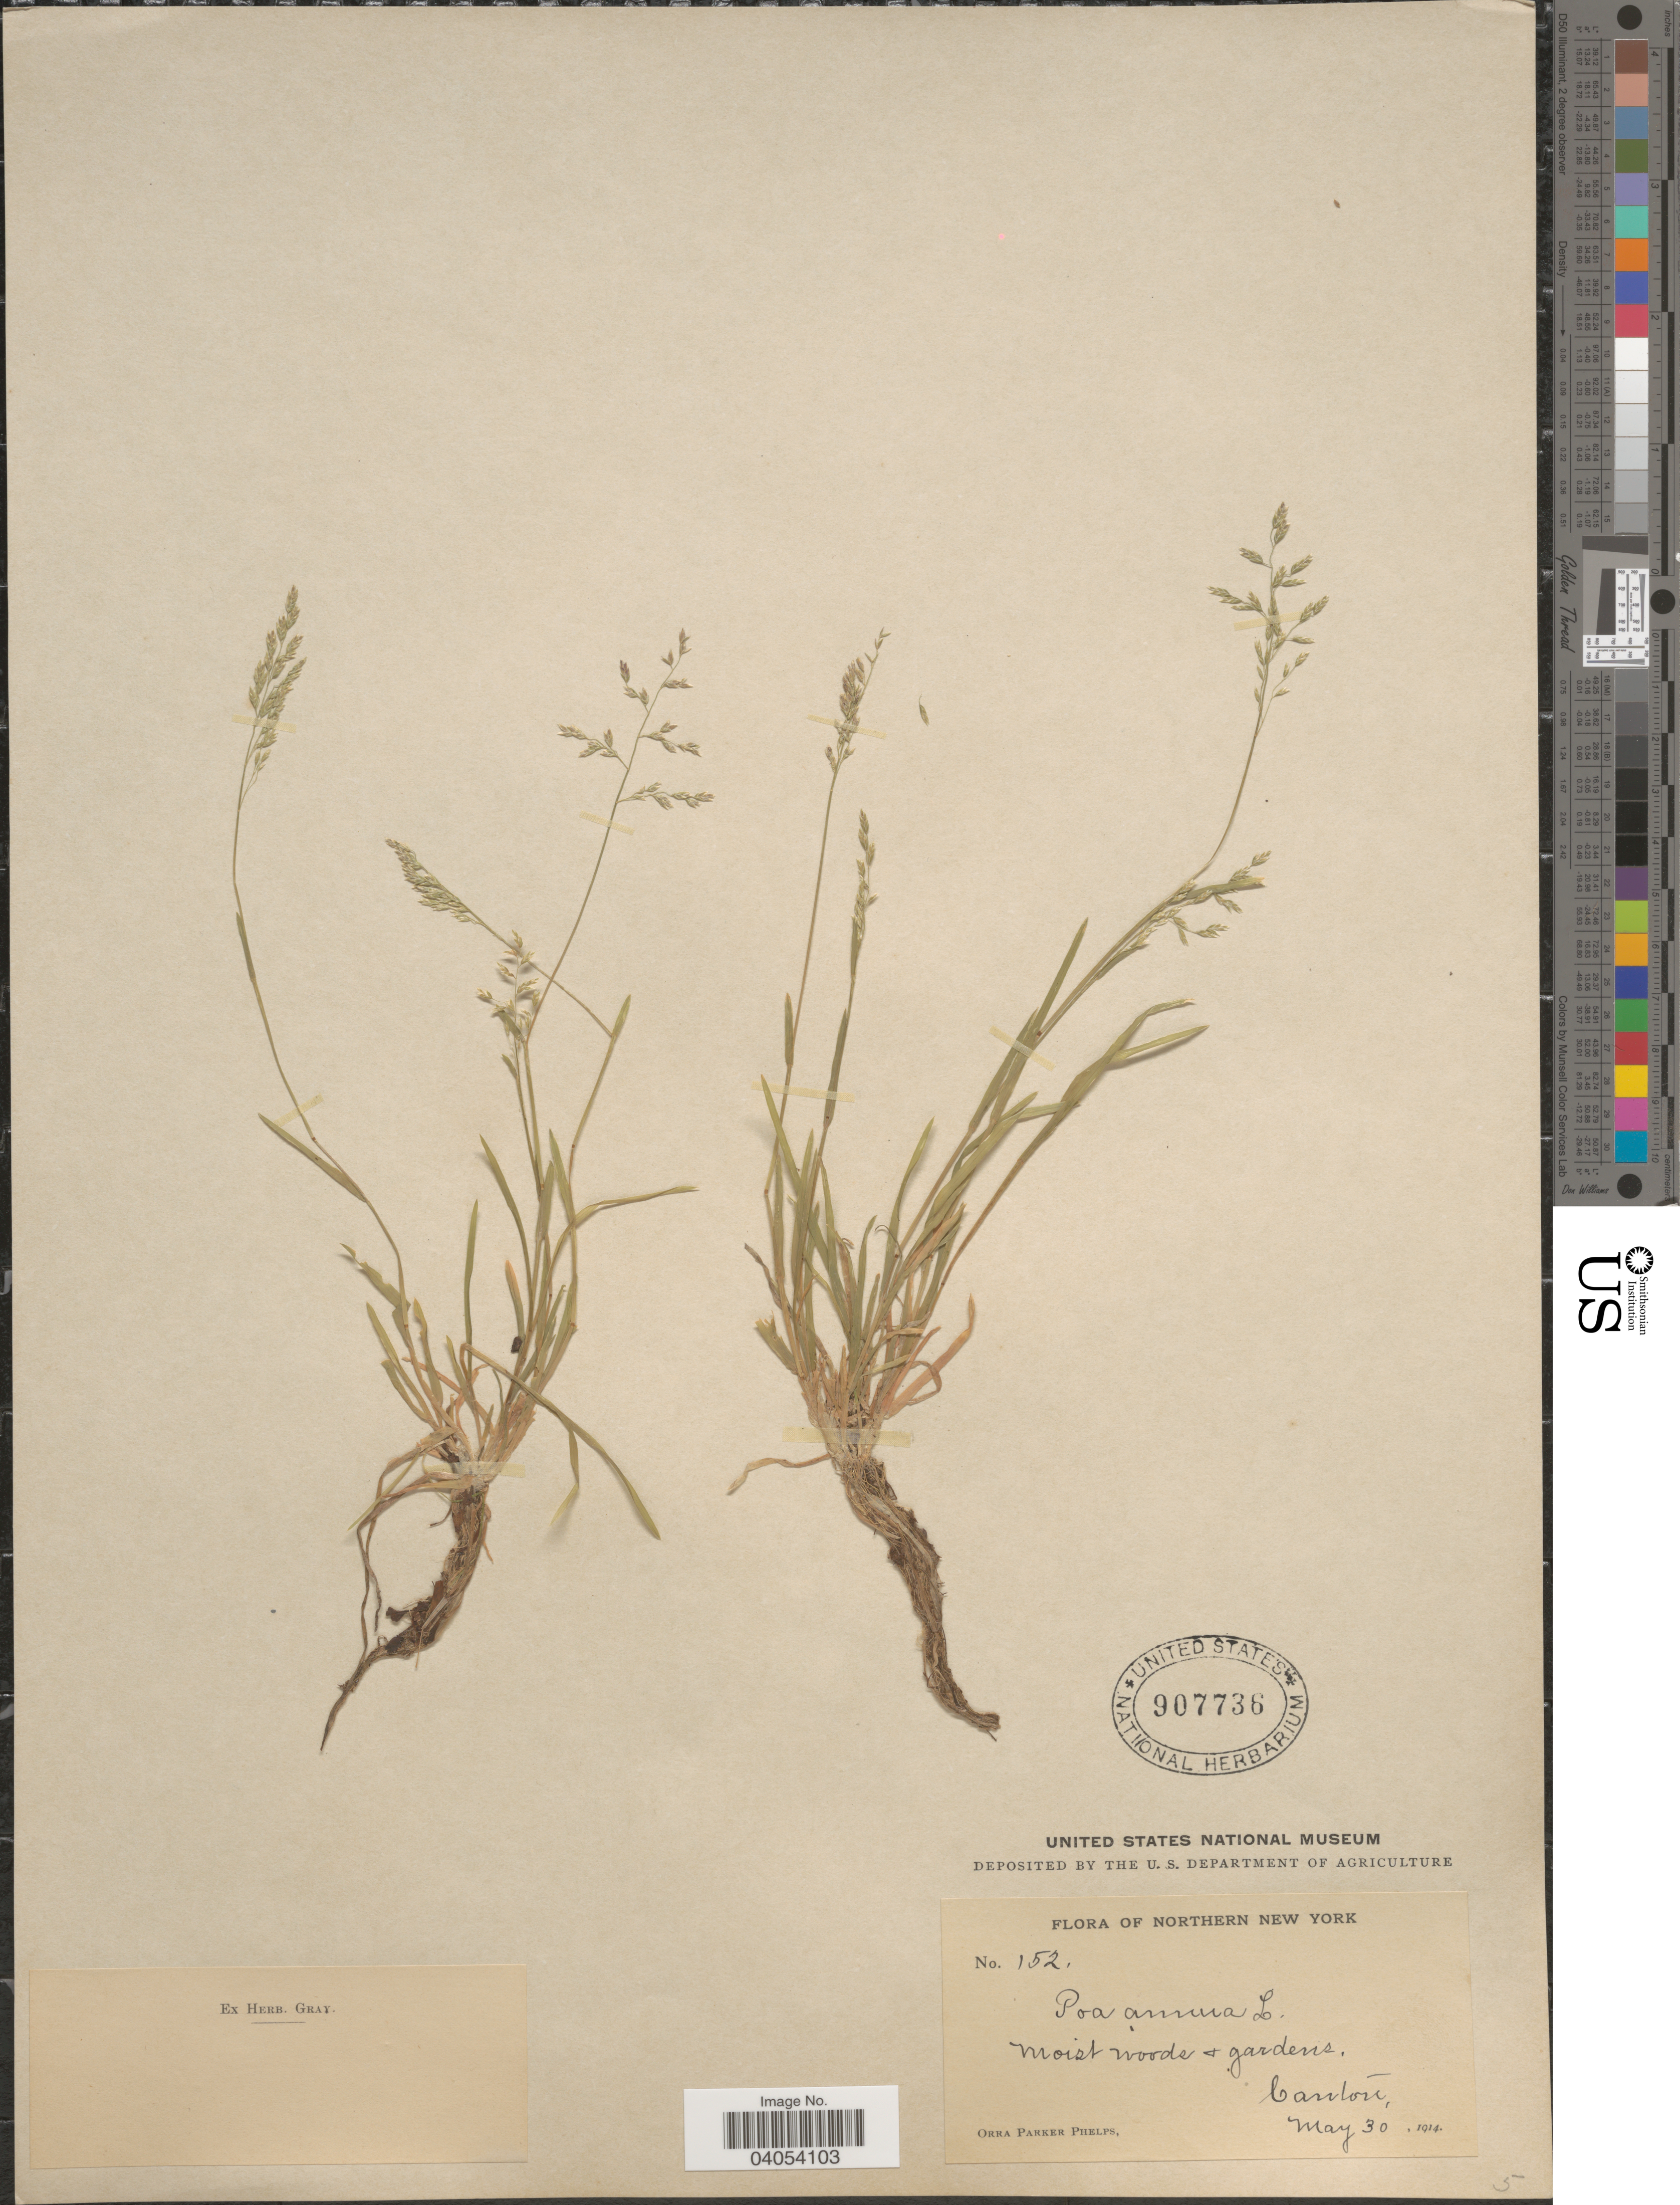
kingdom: Plantae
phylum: Tracheophyta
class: Liliopsida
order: Poales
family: Poaceae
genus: Poa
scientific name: Poa annua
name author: L.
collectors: O. P. Phelps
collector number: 152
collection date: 1914-05-30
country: United States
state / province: New York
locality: Northern New York. Canton.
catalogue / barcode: US 907736